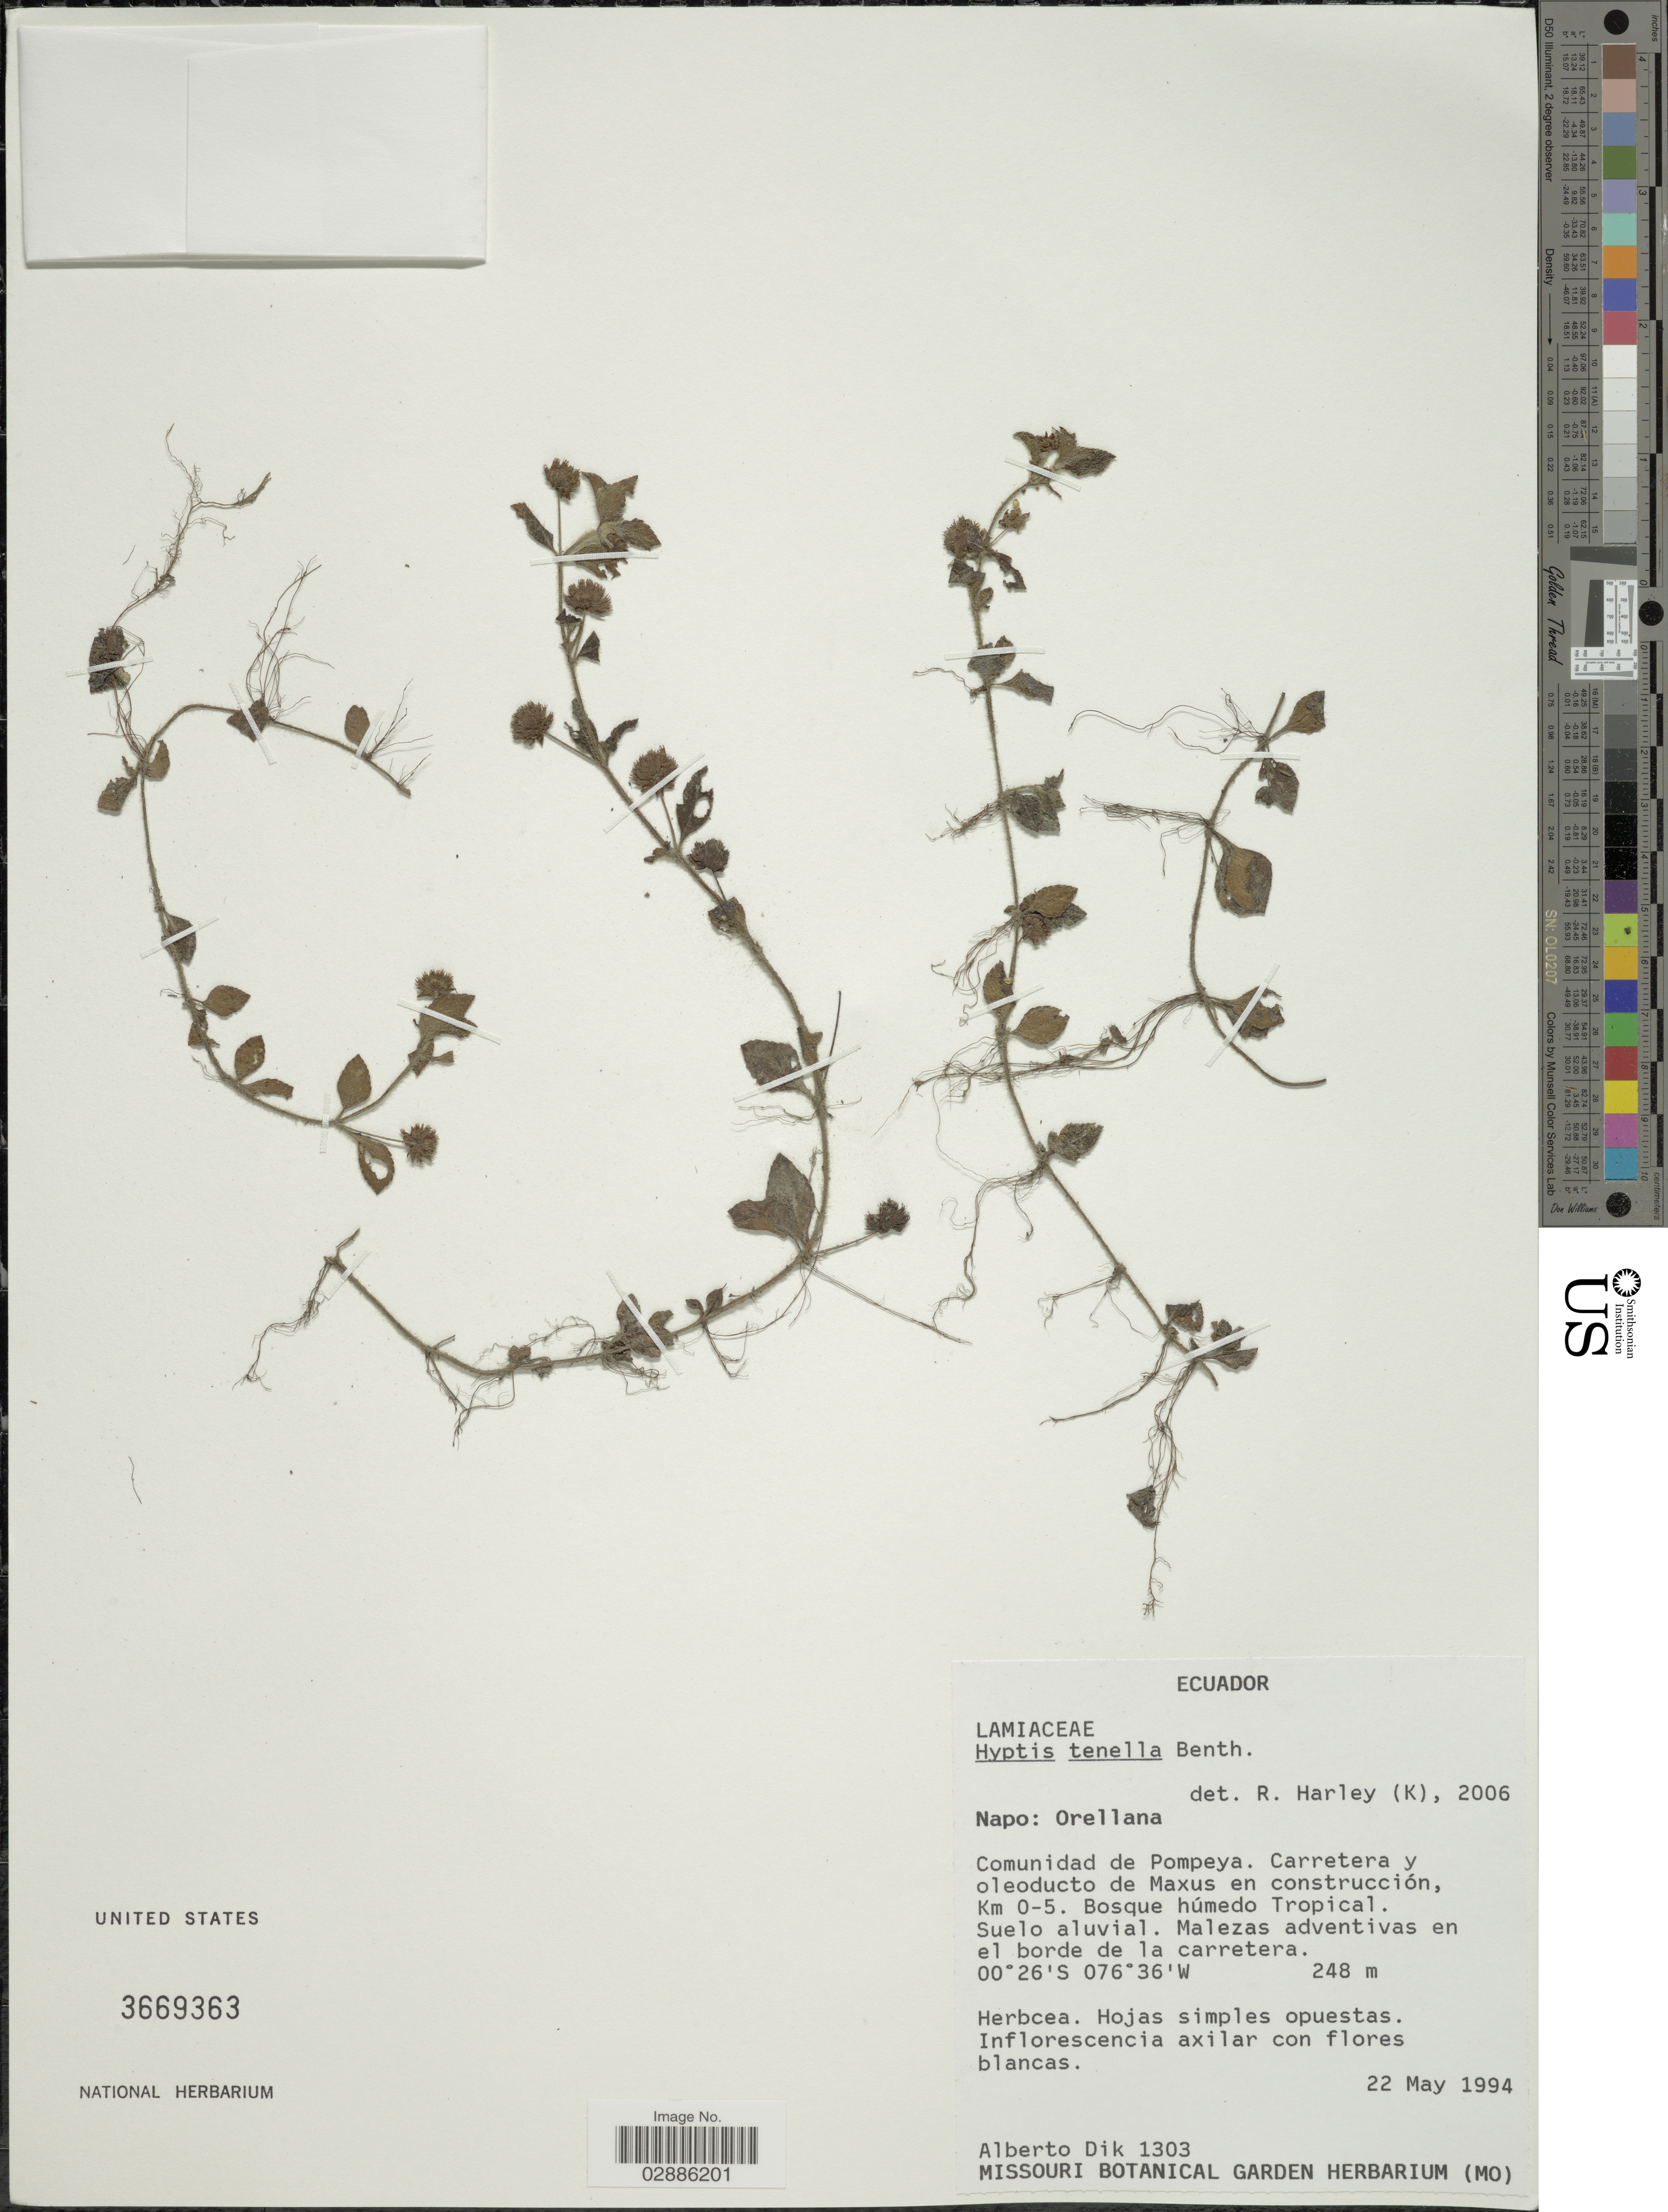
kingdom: Plantae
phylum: Tracheophyta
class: Magnoliopsida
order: Lamiales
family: Lamiaceae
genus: Hyptis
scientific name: Hyptis tenella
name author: Briq. & Spruce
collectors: A. Dik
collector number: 1303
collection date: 1994-05-22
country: Ecuador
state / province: Napo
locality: Orellana, Comunidad de Pompeya. Carretera y oleoducto de Maxus en construcción, Km 0-5.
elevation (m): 248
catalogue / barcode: US 3669363